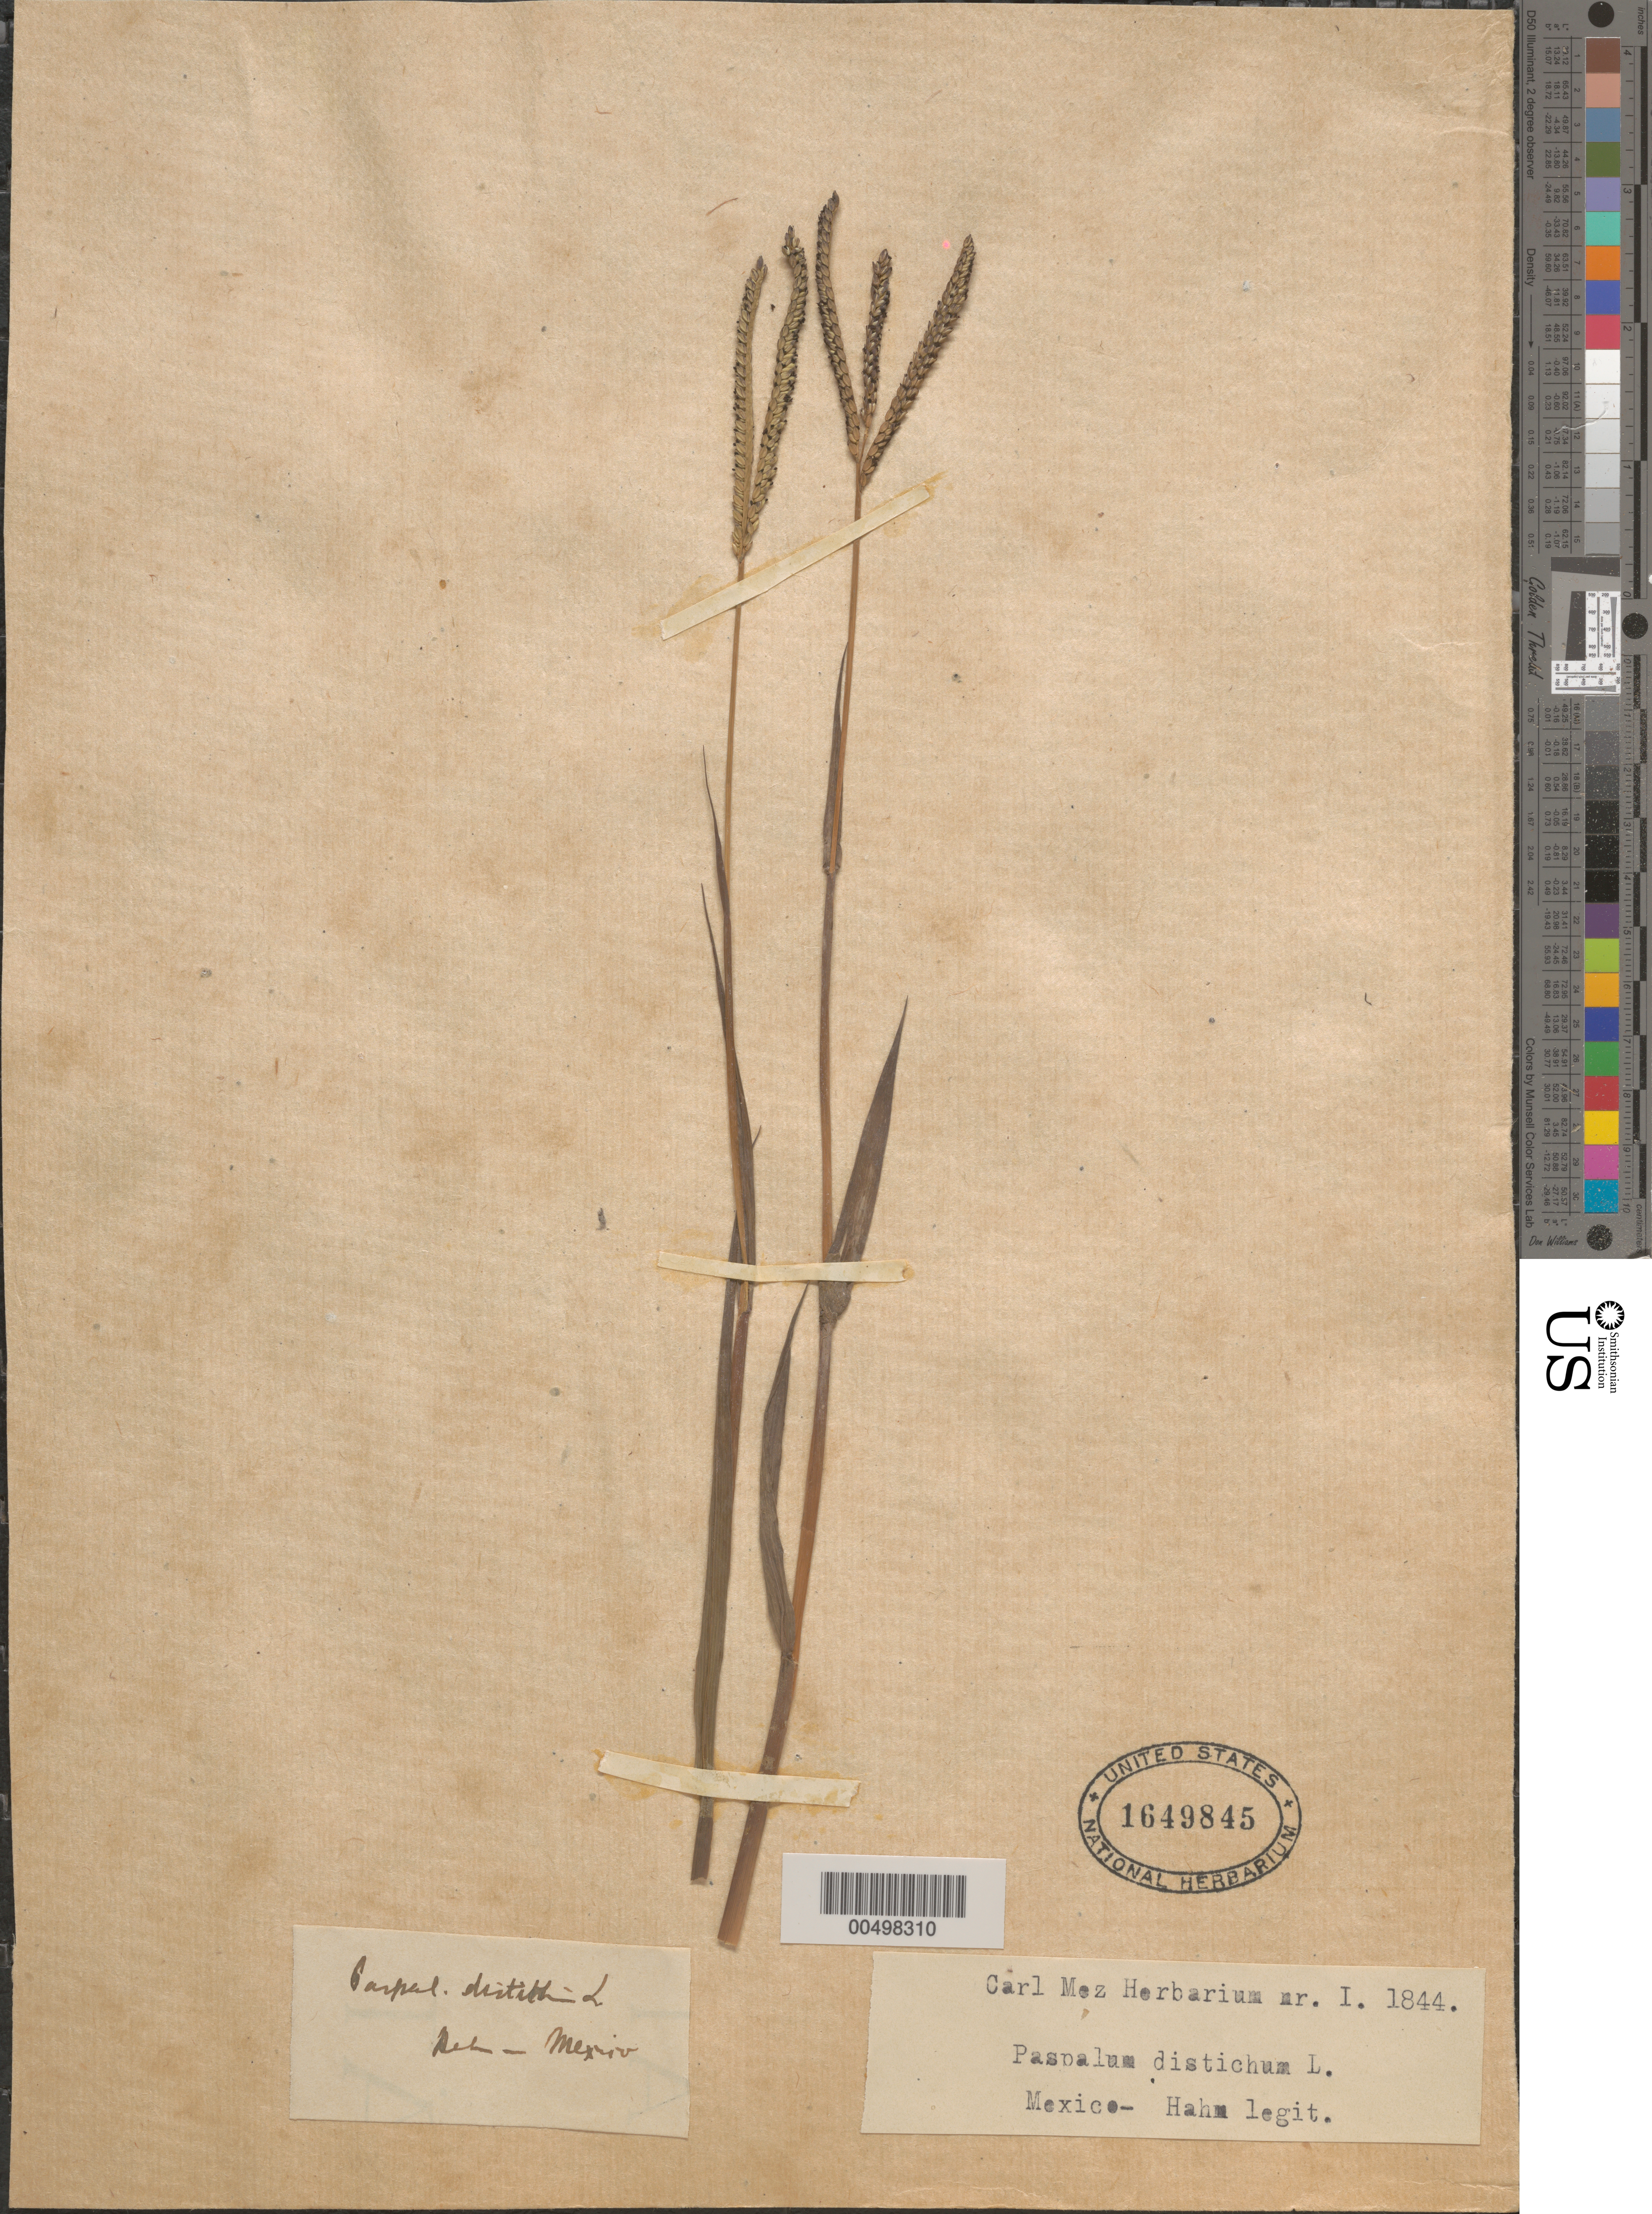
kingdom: Plantae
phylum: Tracheophyta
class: Liliopsida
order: Poales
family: Poaceae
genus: Paspalum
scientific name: Paspalum paspaloides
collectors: -- Hahn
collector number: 1844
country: Mexico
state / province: Durango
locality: San Ramon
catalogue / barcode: US 1649845